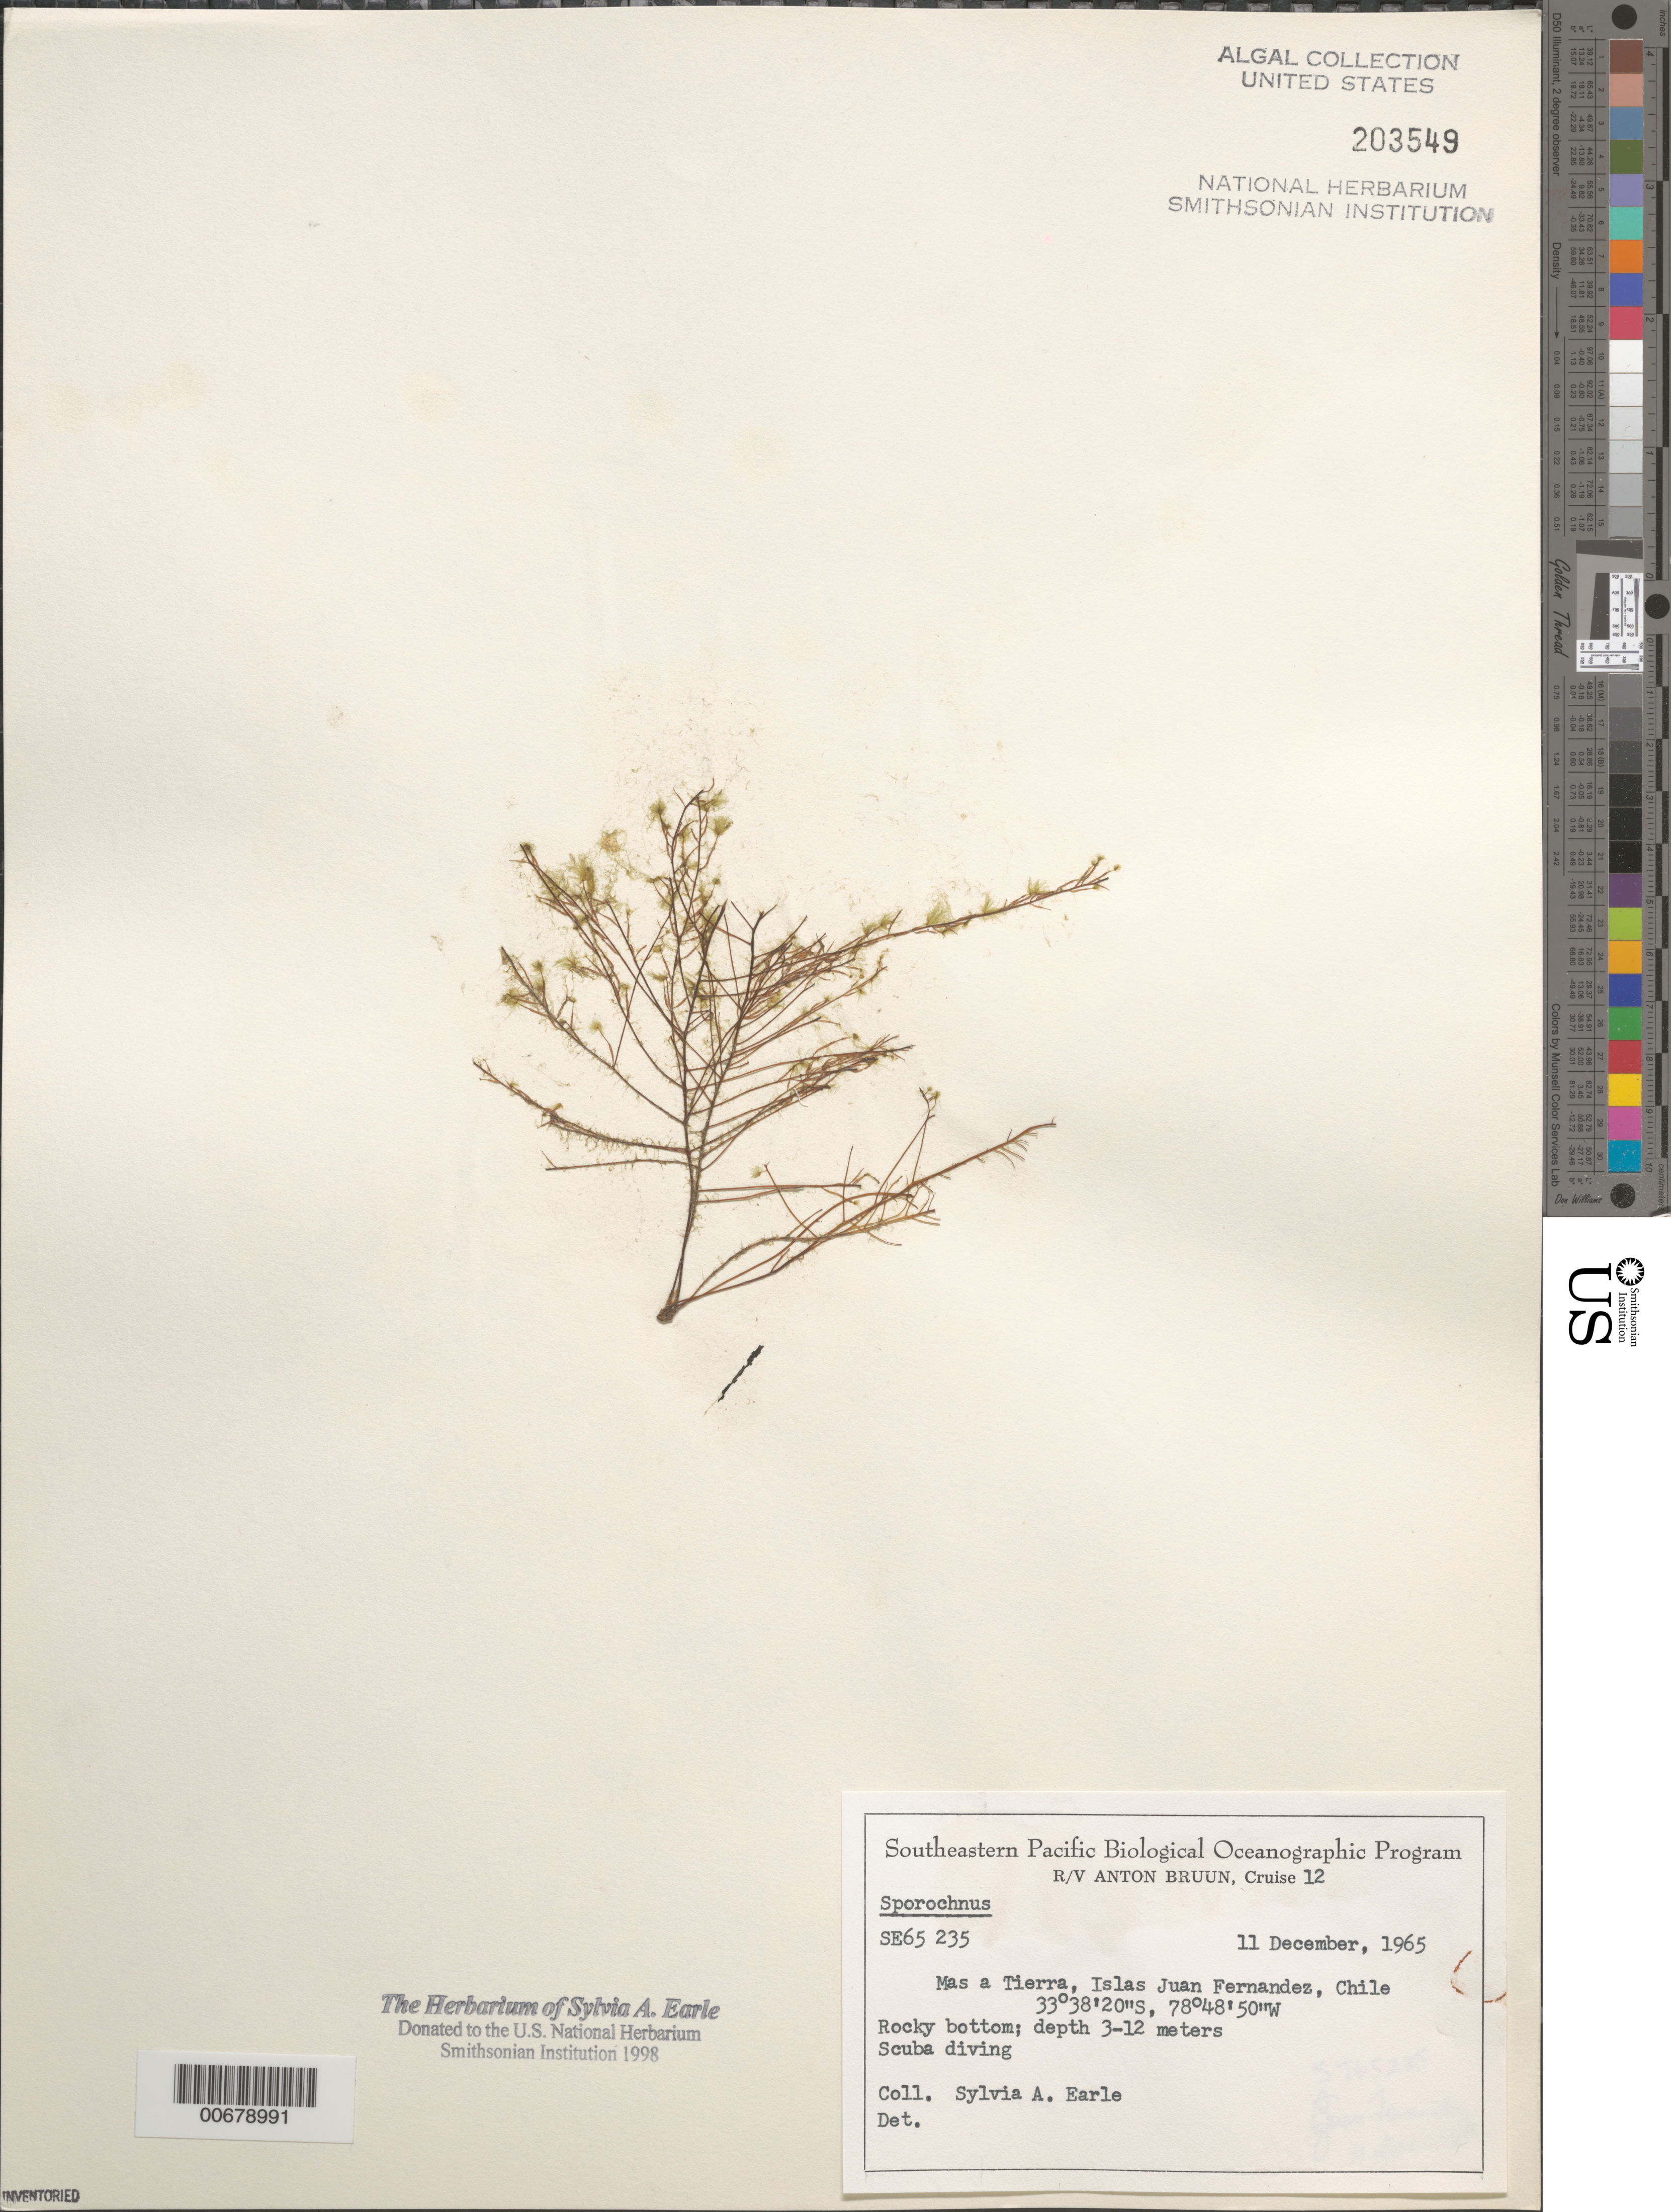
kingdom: Chromista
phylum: Ochrophyta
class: Phaeophyceae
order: Sporochnales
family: Sporochnaceae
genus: Sporochnus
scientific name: Sporochnus sp.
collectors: S. A. Earle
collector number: SE 65235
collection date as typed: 11 Dec 1965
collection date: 1965-12-11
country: Chile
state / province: Valparaíso (V)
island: Isla Más a Tierra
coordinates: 33 38' 20" S, 78 48' 50" W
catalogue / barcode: US 203549